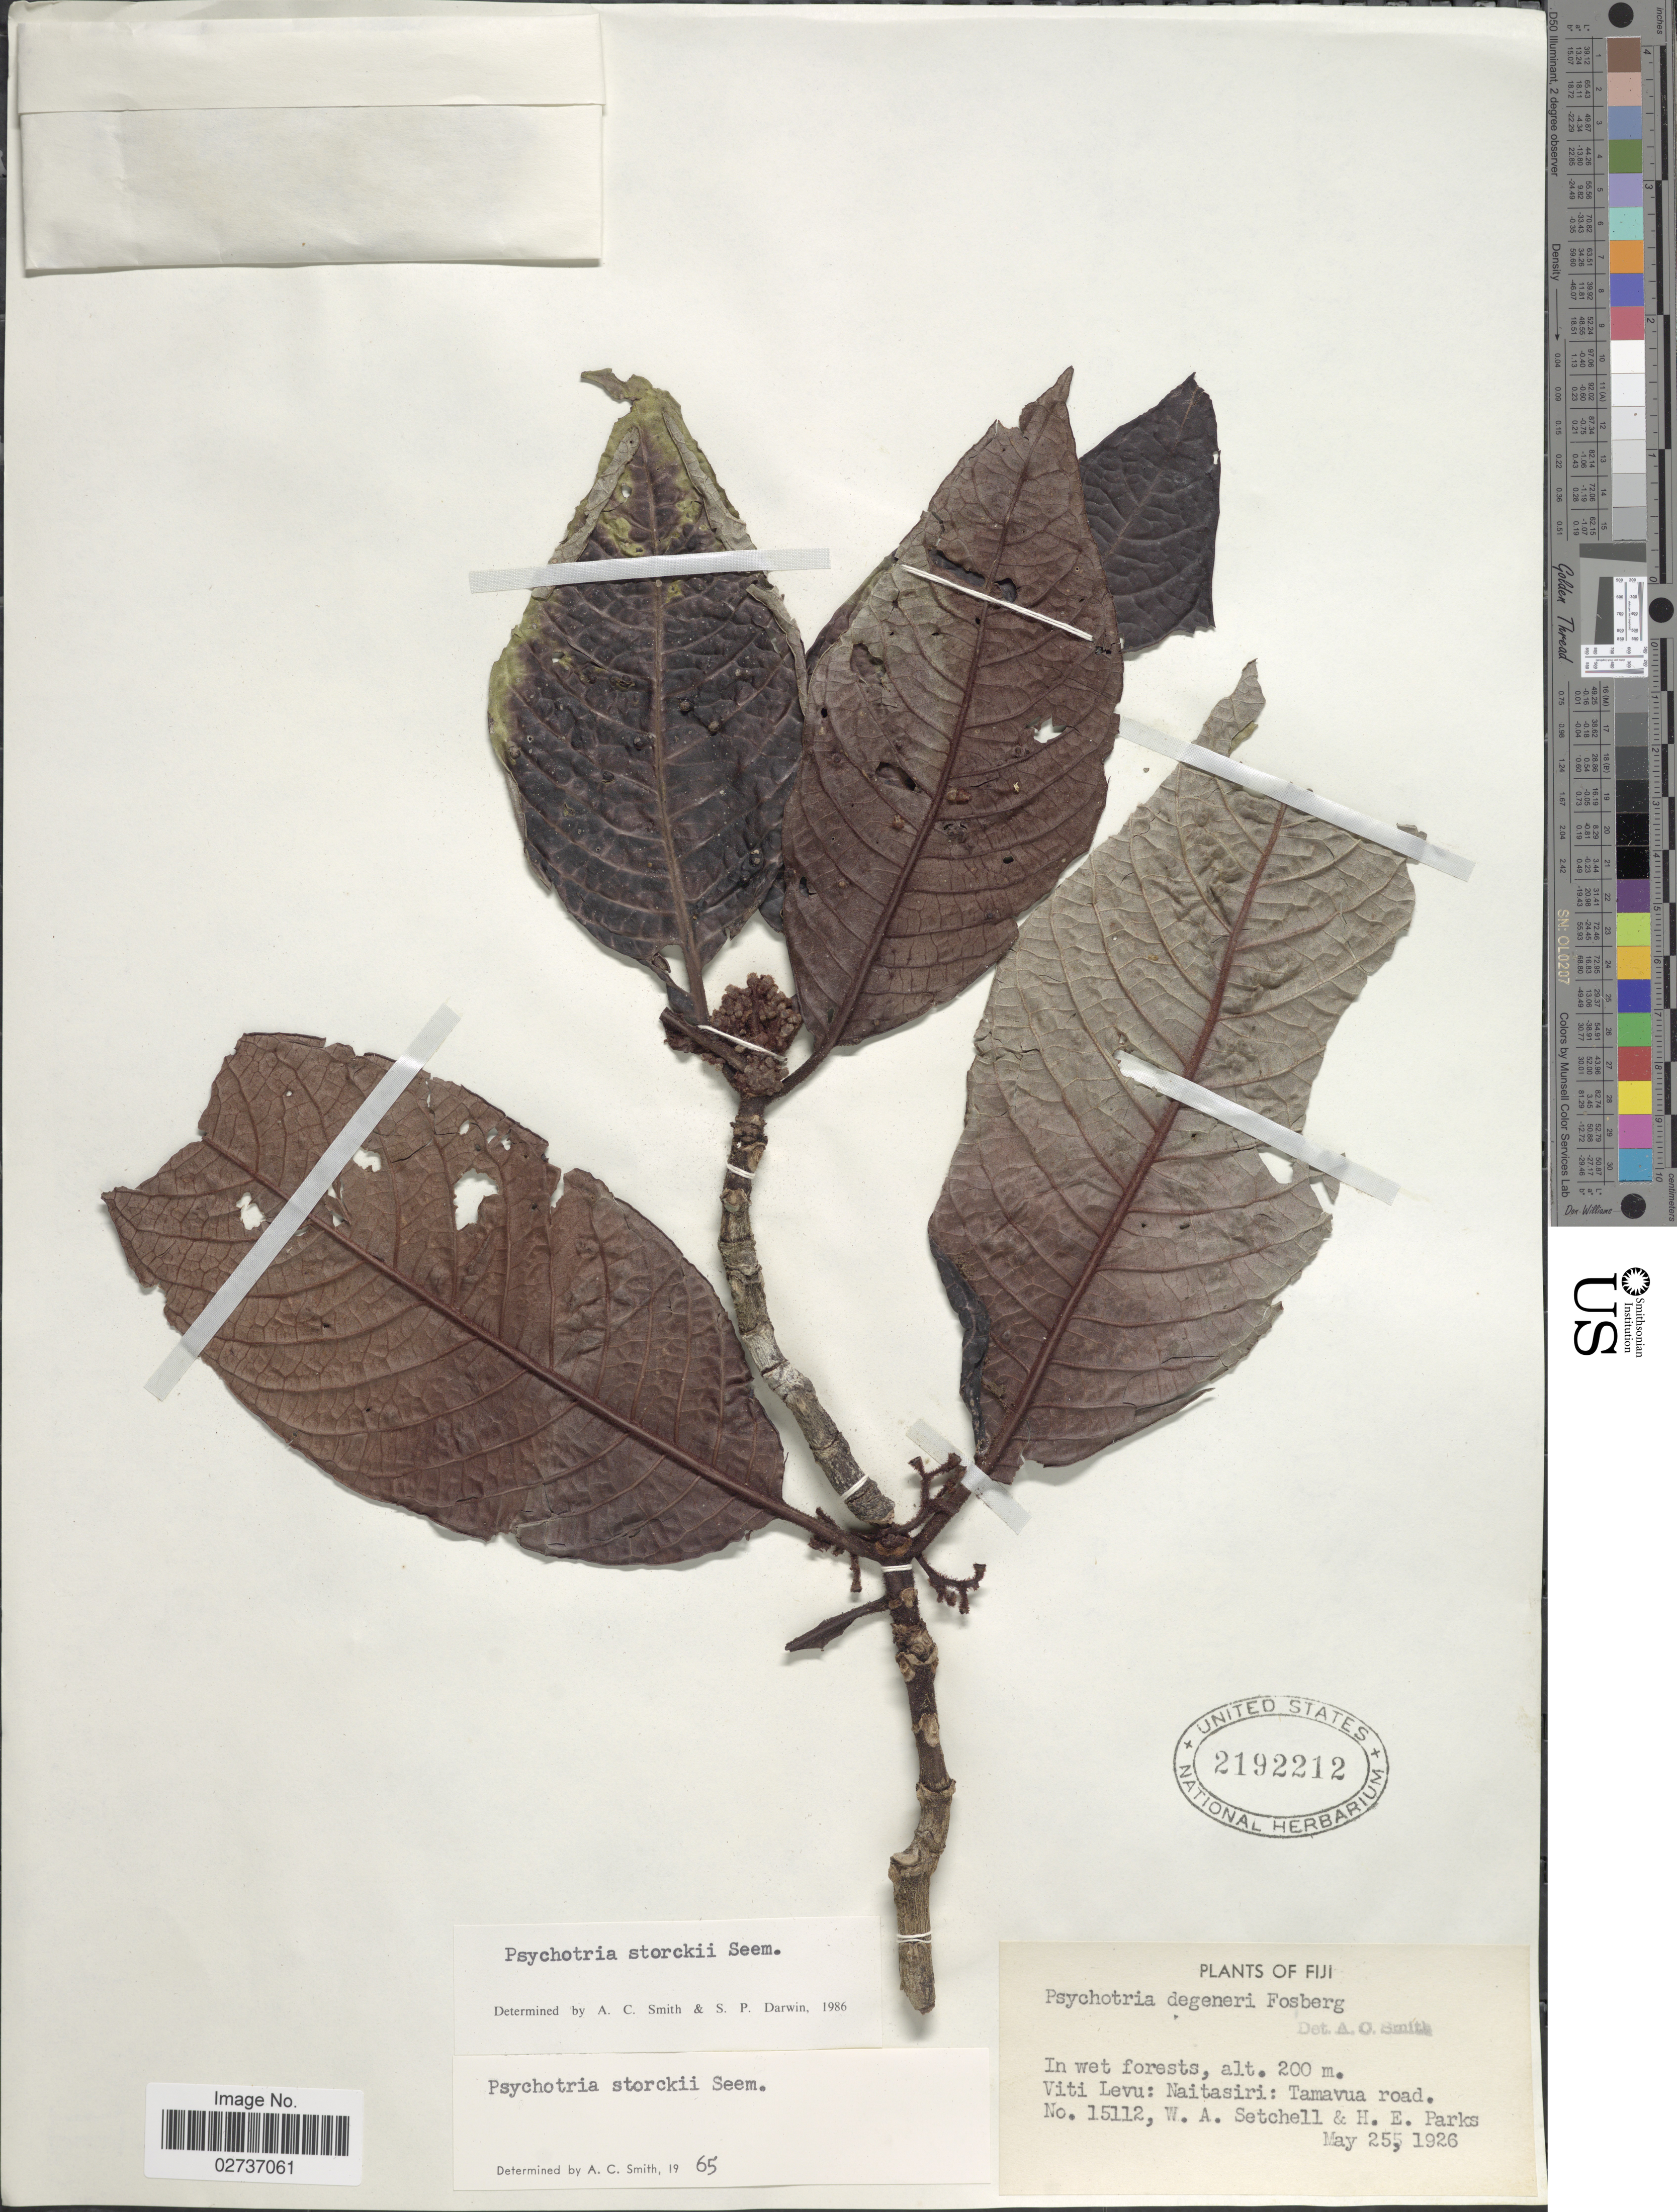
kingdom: Plantae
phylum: Tracheophyta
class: Magnoliopsida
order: Gentianales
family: Rubiaceae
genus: Psychotria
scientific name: Psychotria storckii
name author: Seem.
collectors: W. Setchell & H. E. Parks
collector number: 15112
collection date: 1926-05-25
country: Fiji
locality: Viti Levu: Naitasiri: Tamavua road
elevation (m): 200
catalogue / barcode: US 2192212